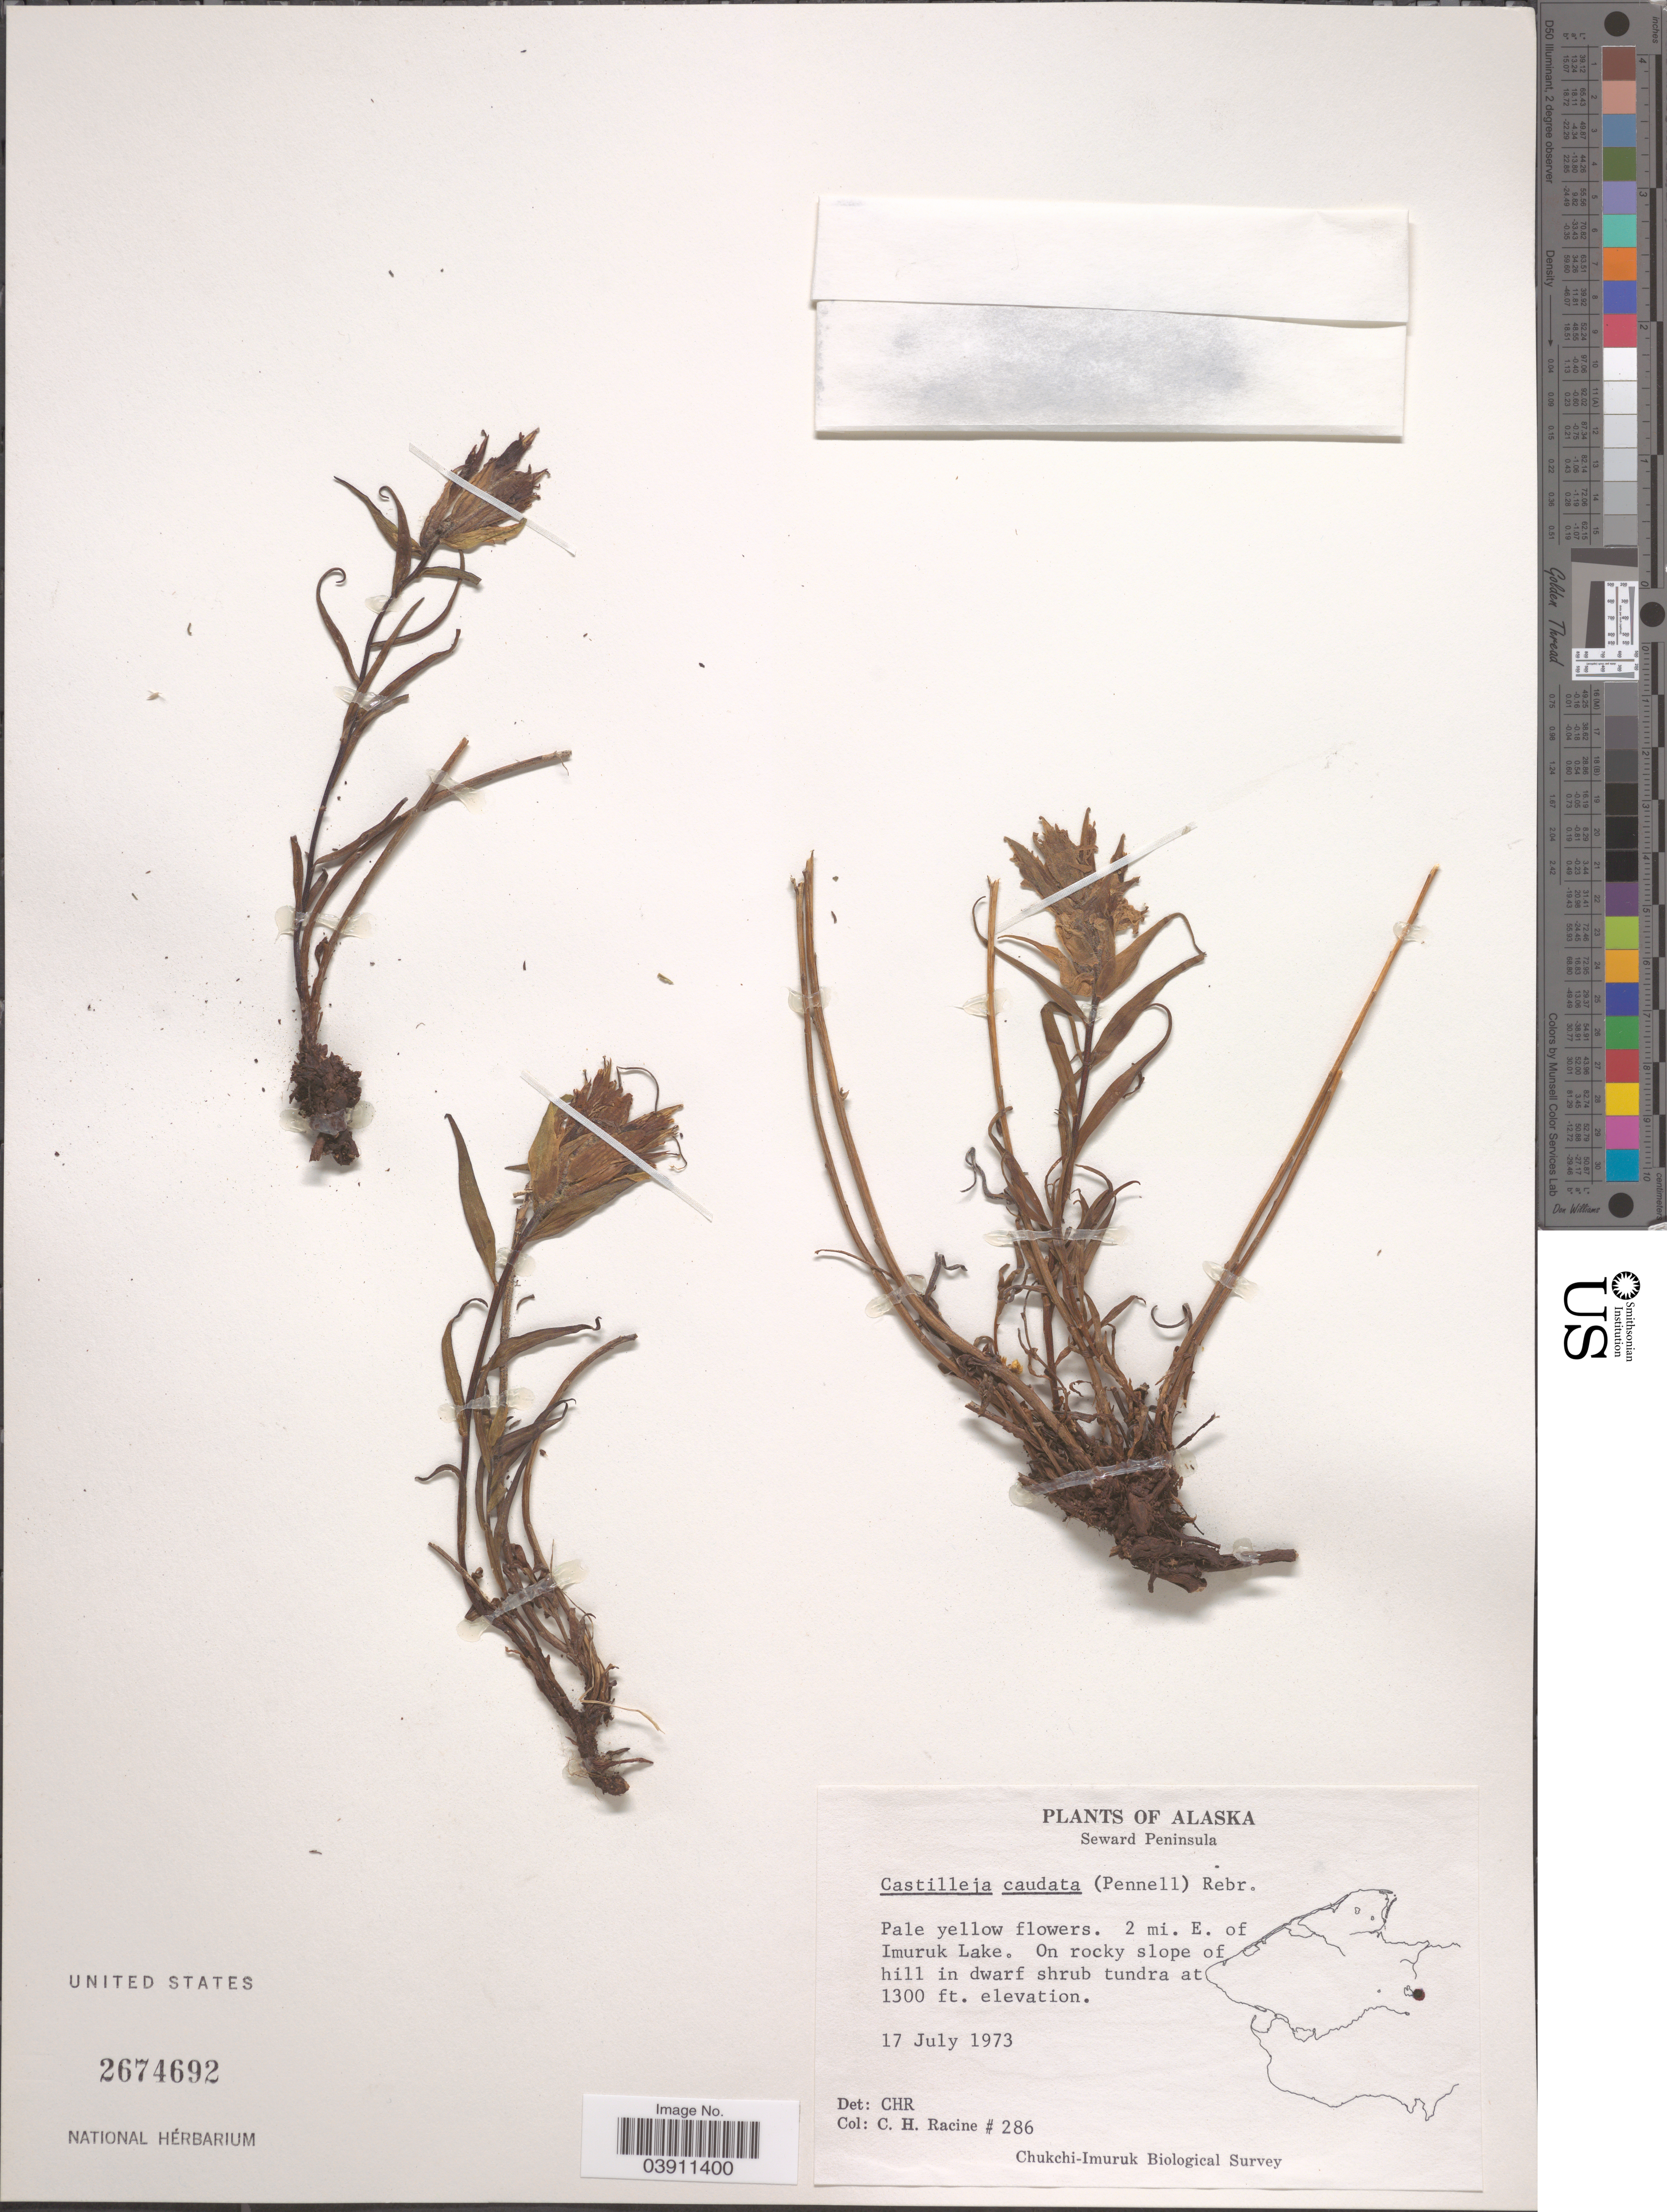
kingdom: Plantae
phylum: Tracheophyta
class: Magnoliopsida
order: Lamiales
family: Orobanchaceae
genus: Castilleja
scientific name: Castilleja caudata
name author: (Pennell) Rebrist.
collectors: C. Racine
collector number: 286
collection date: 1973-07-17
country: United States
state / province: Alaska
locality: Seward Peninsula. 2 mi. E. of Imuruk Lake. On rocky slope of hill in dwarf shrub tundra.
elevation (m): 396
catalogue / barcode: US 2674692